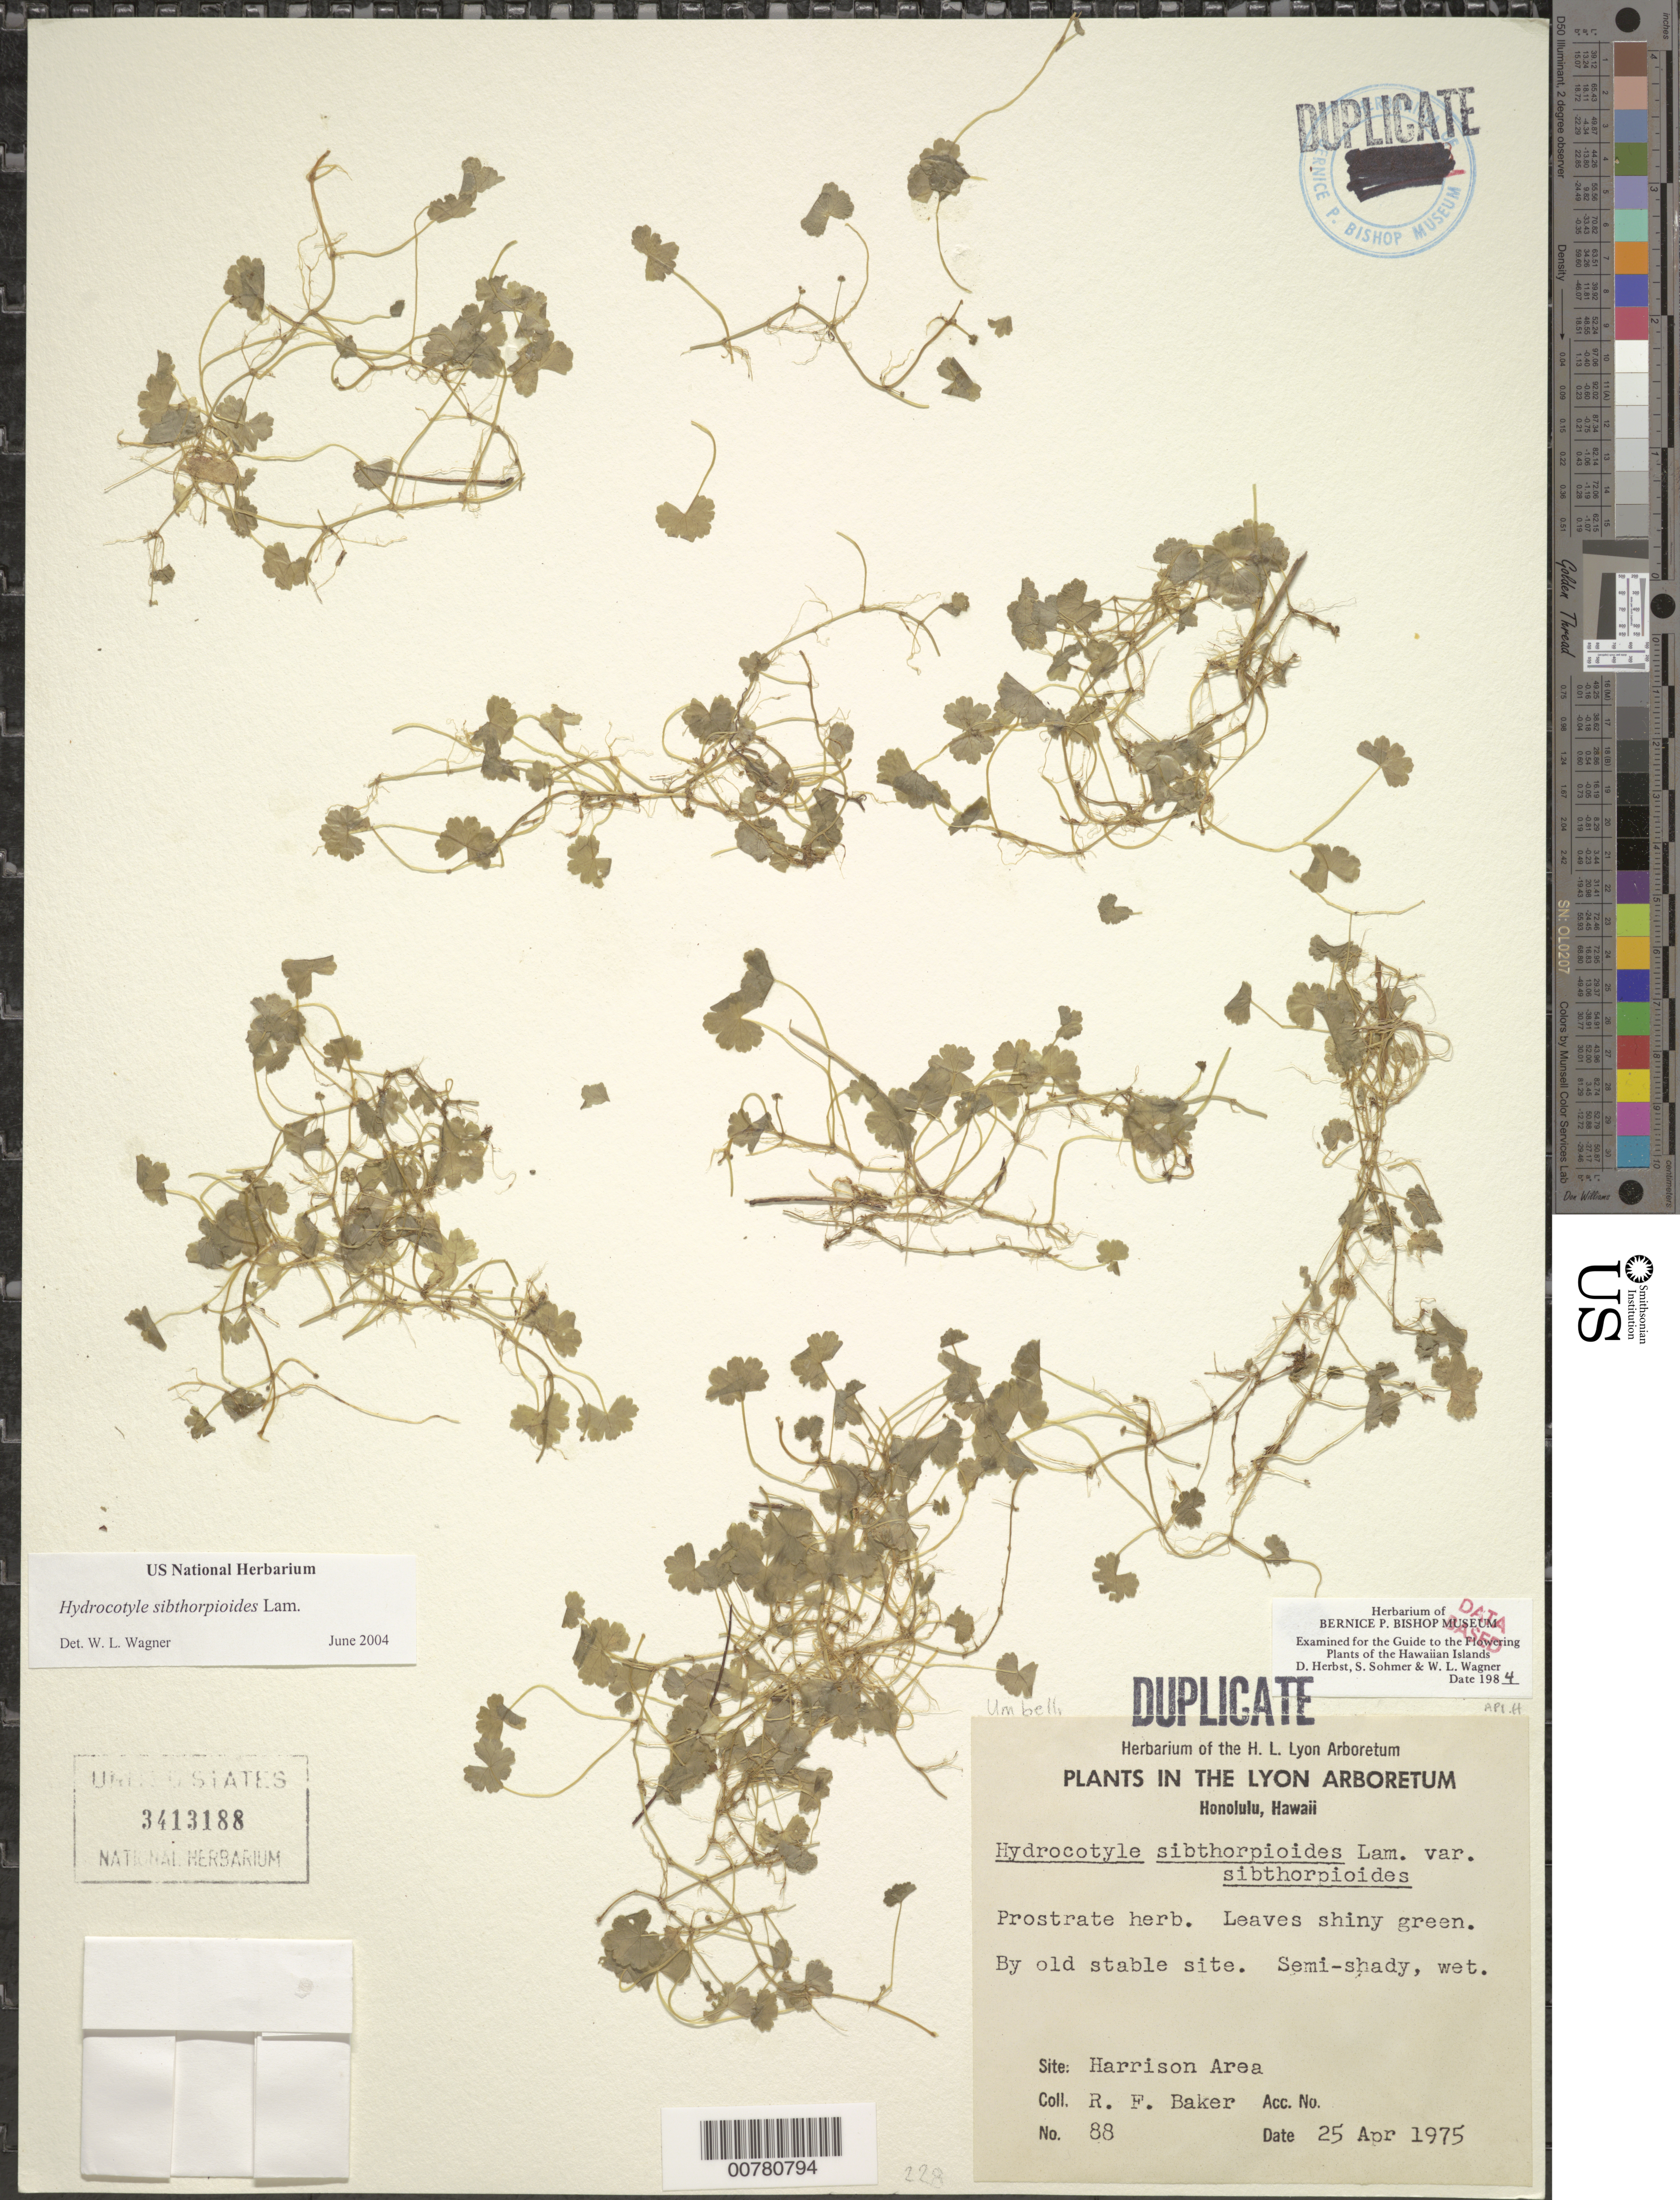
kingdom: Plantae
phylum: Tracheophyta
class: Magnoliopsida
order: Apiales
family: Araliaceae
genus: Hydrocotyle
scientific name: Hydrocotyle sibthorpioides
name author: Lam.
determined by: Wagner, W. L., (BOT), Smithsonian Institution - National Museum of Natural History (UNITED STATES)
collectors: R. F. Baker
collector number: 88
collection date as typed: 25 Apr 1975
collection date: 1975-04-25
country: United States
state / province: Hawaii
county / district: Honolulu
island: Oahu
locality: Honolulu, by old stable site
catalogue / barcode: US 3413188